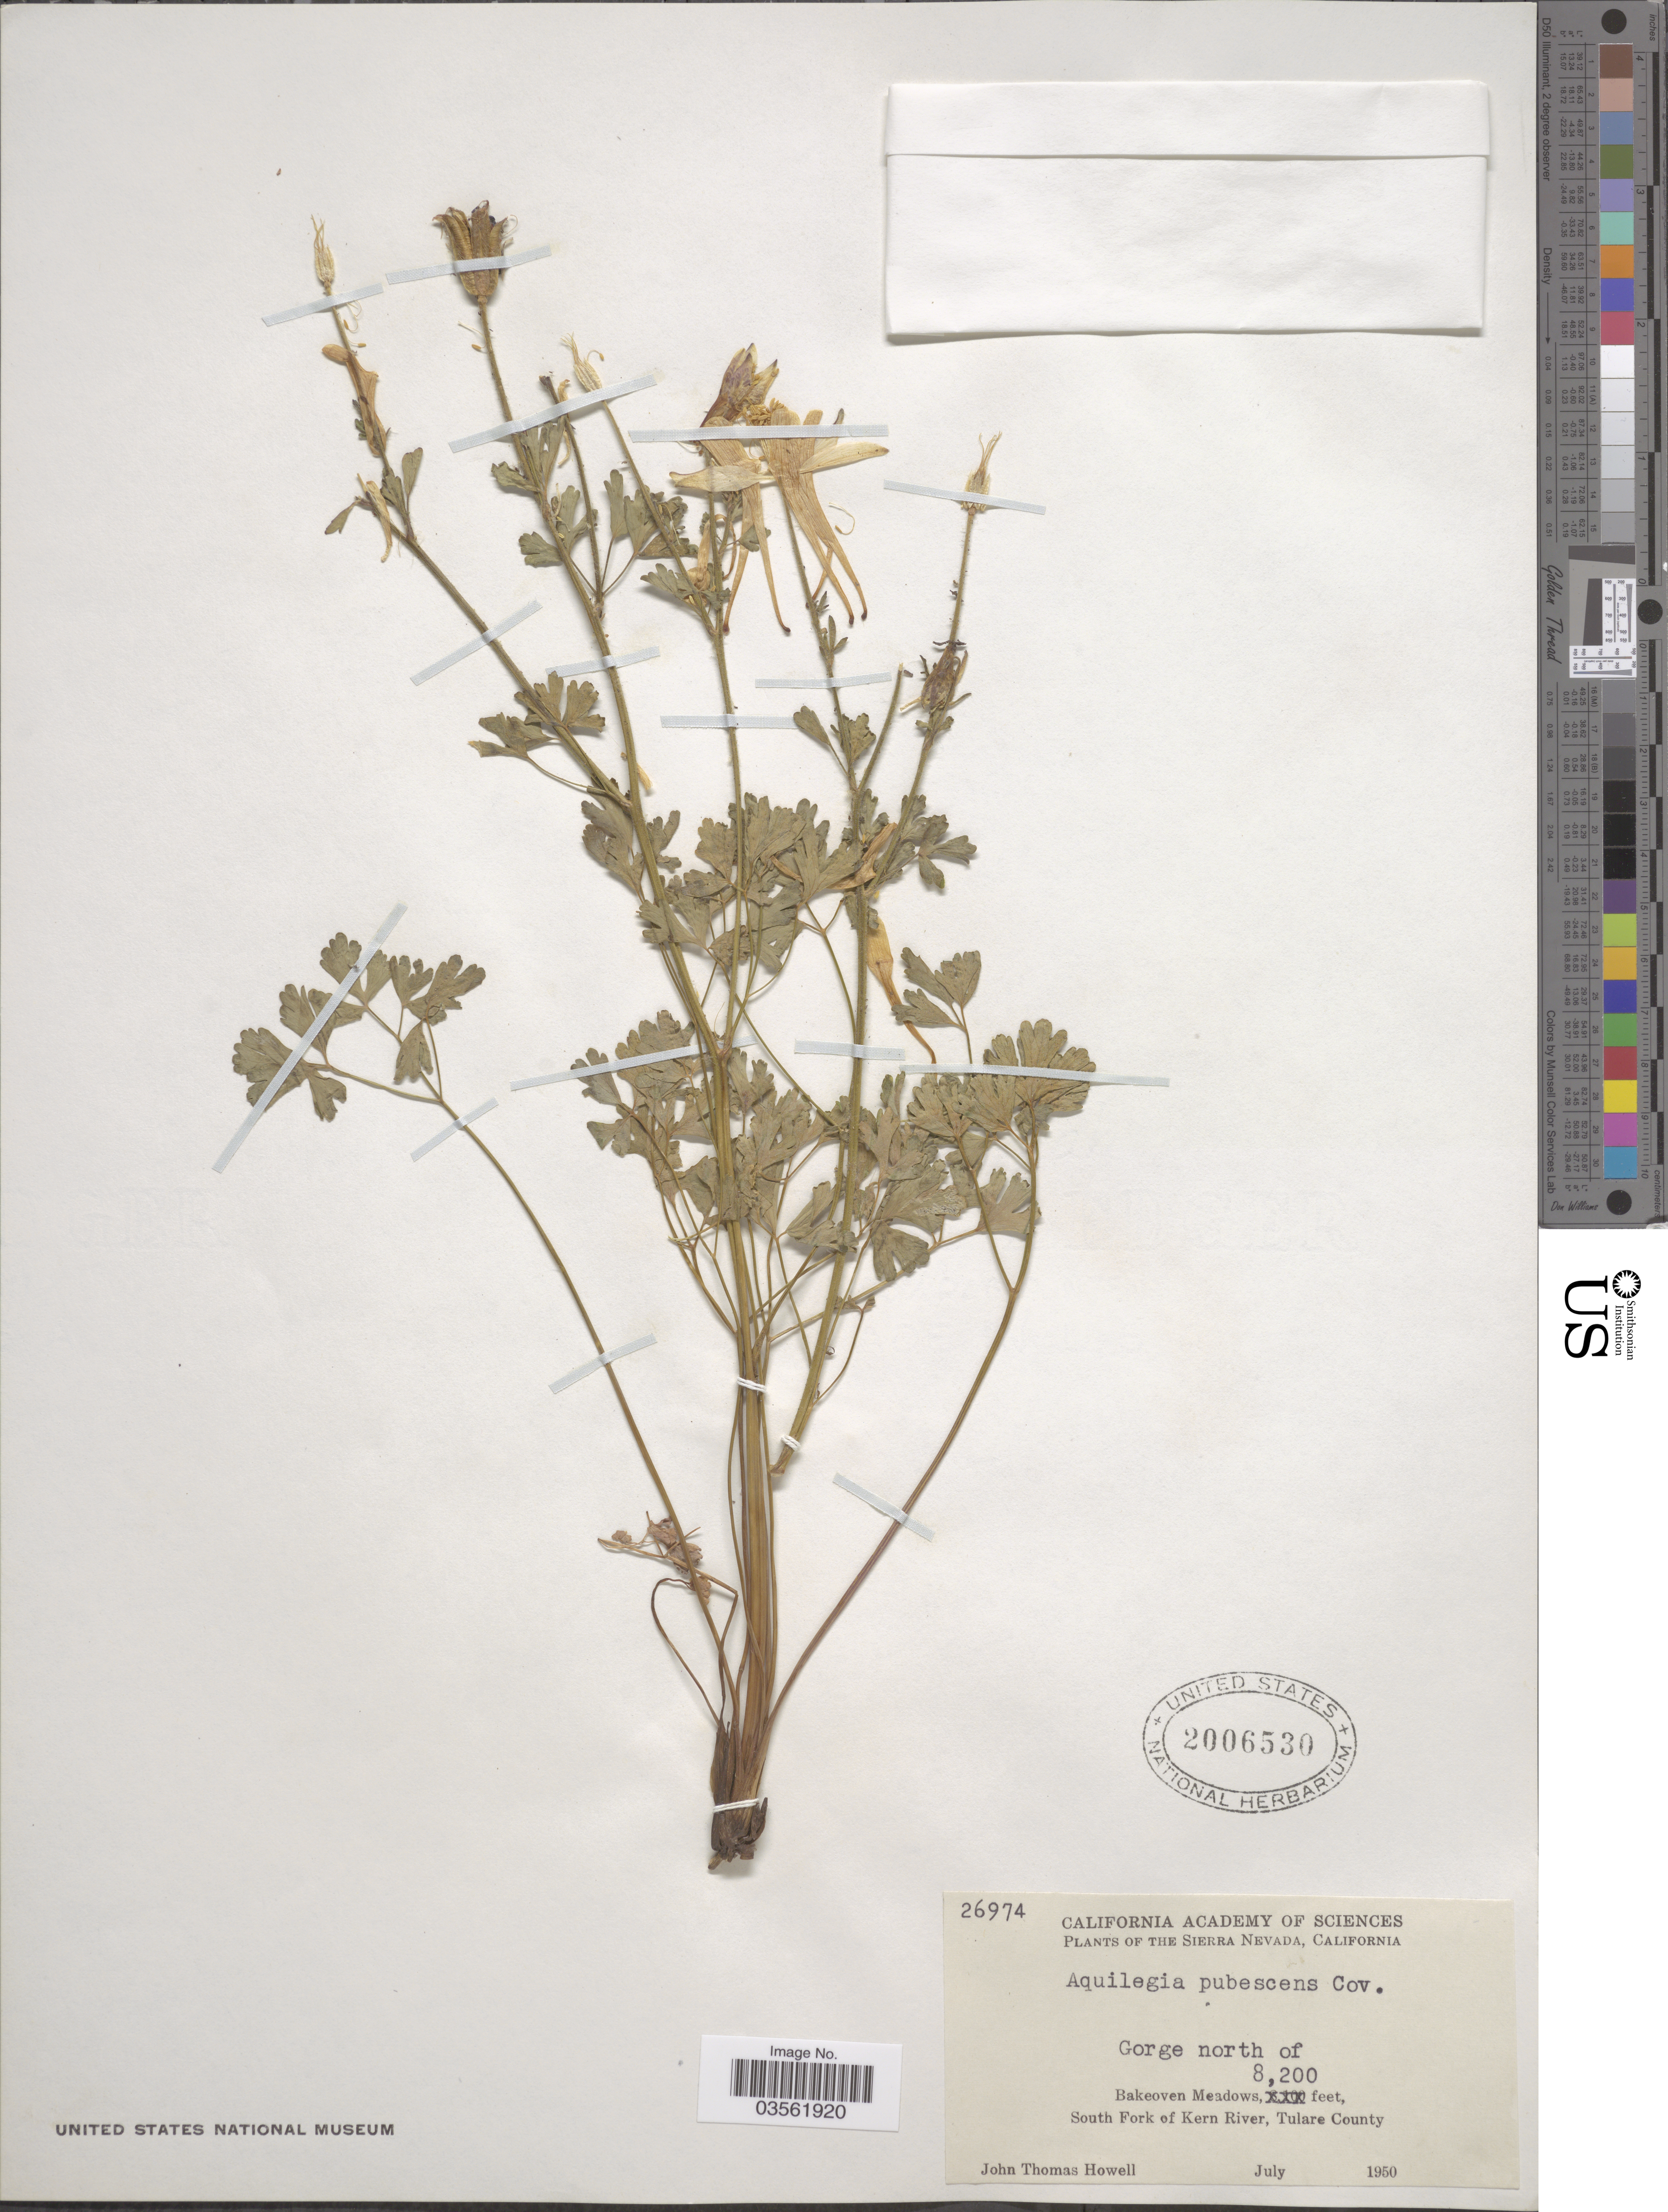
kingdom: Plantae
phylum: Tracheophyta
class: Magnoliopsida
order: Ranunculales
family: Ranunculaceae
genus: Aquilegia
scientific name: Aquilegia pubescens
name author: Coville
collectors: J. T. Howell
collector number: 26974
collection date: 1950-07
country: United States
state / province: California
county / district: Tulare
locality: The Sierra Nevada. Gorge north of Bakeoven Meadows. South Fork of Kern River, Tulare County.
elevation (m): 2499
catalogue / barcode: US 2006530